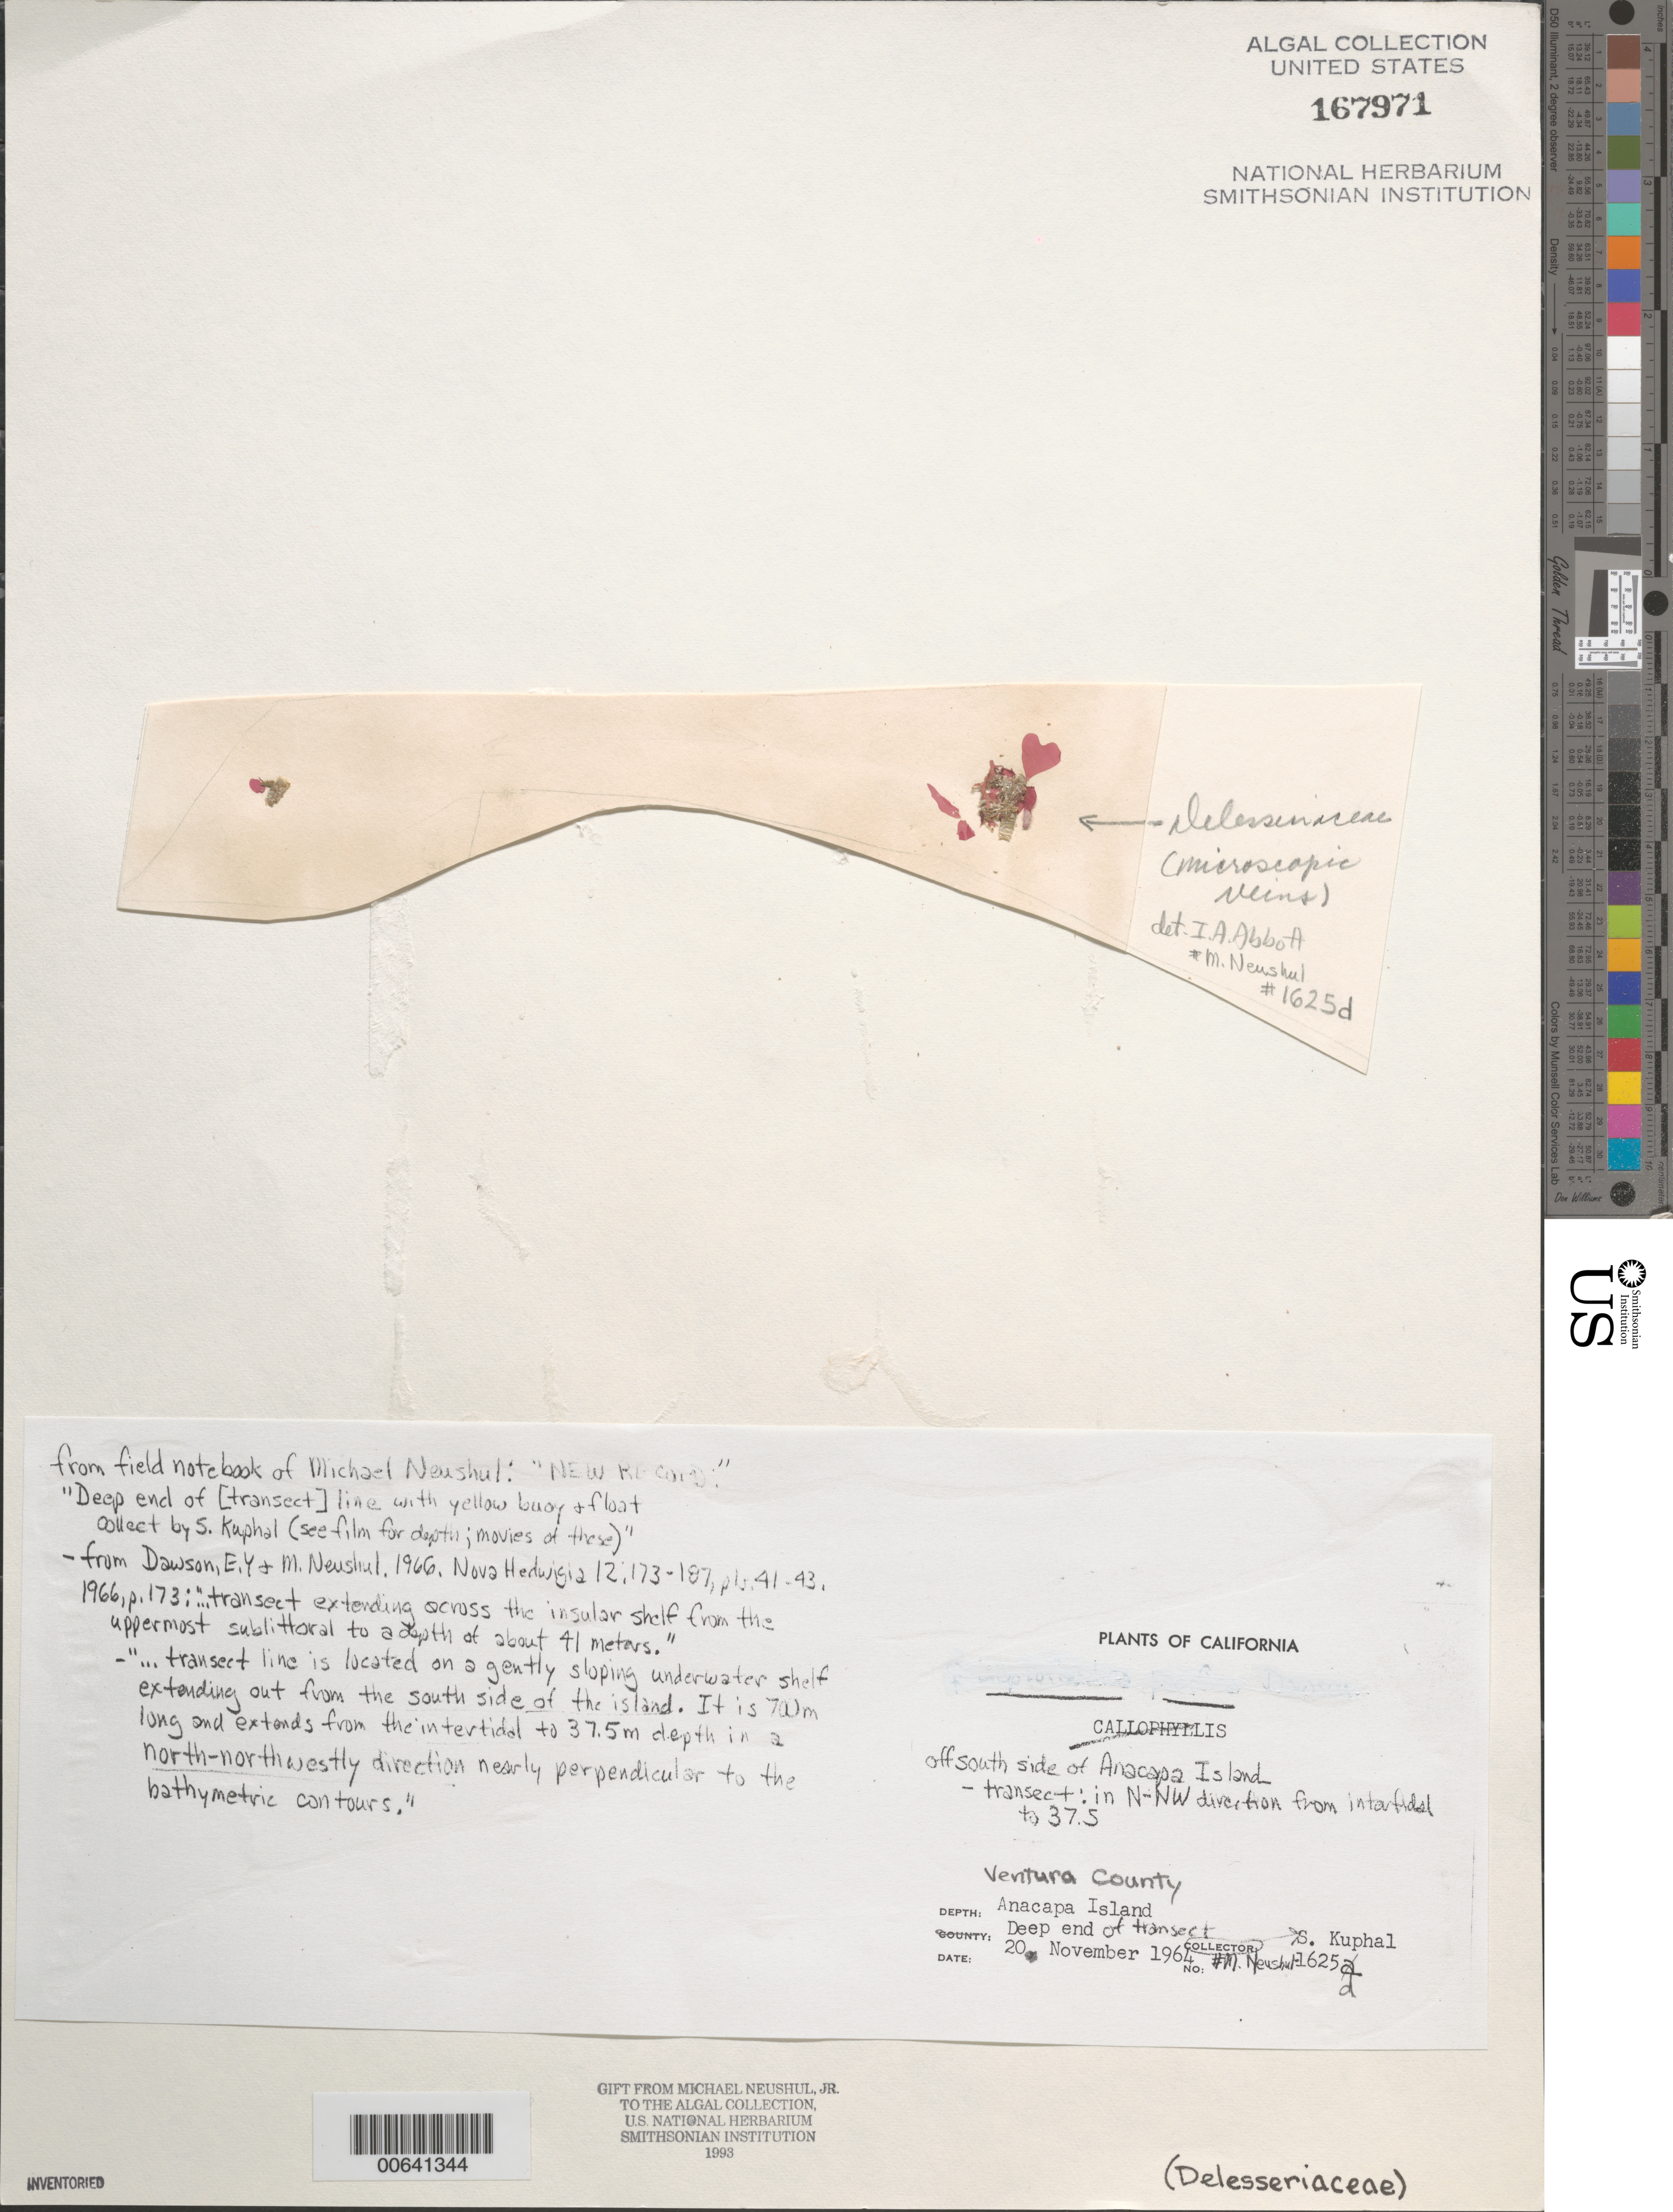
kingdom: Plantae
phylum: Rhodophyta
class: Florideophyceae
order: Ceramiales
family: Delesseriaceae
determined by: Abbott, Isabella A.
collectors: S. Kuphal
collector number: Neushul 1625d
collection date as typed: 20 Nov 1964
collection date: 1964-11-20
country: United States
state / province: California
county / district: Ventura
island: Anacapa Island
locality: Off Anacapa Island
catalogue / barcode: US 167971